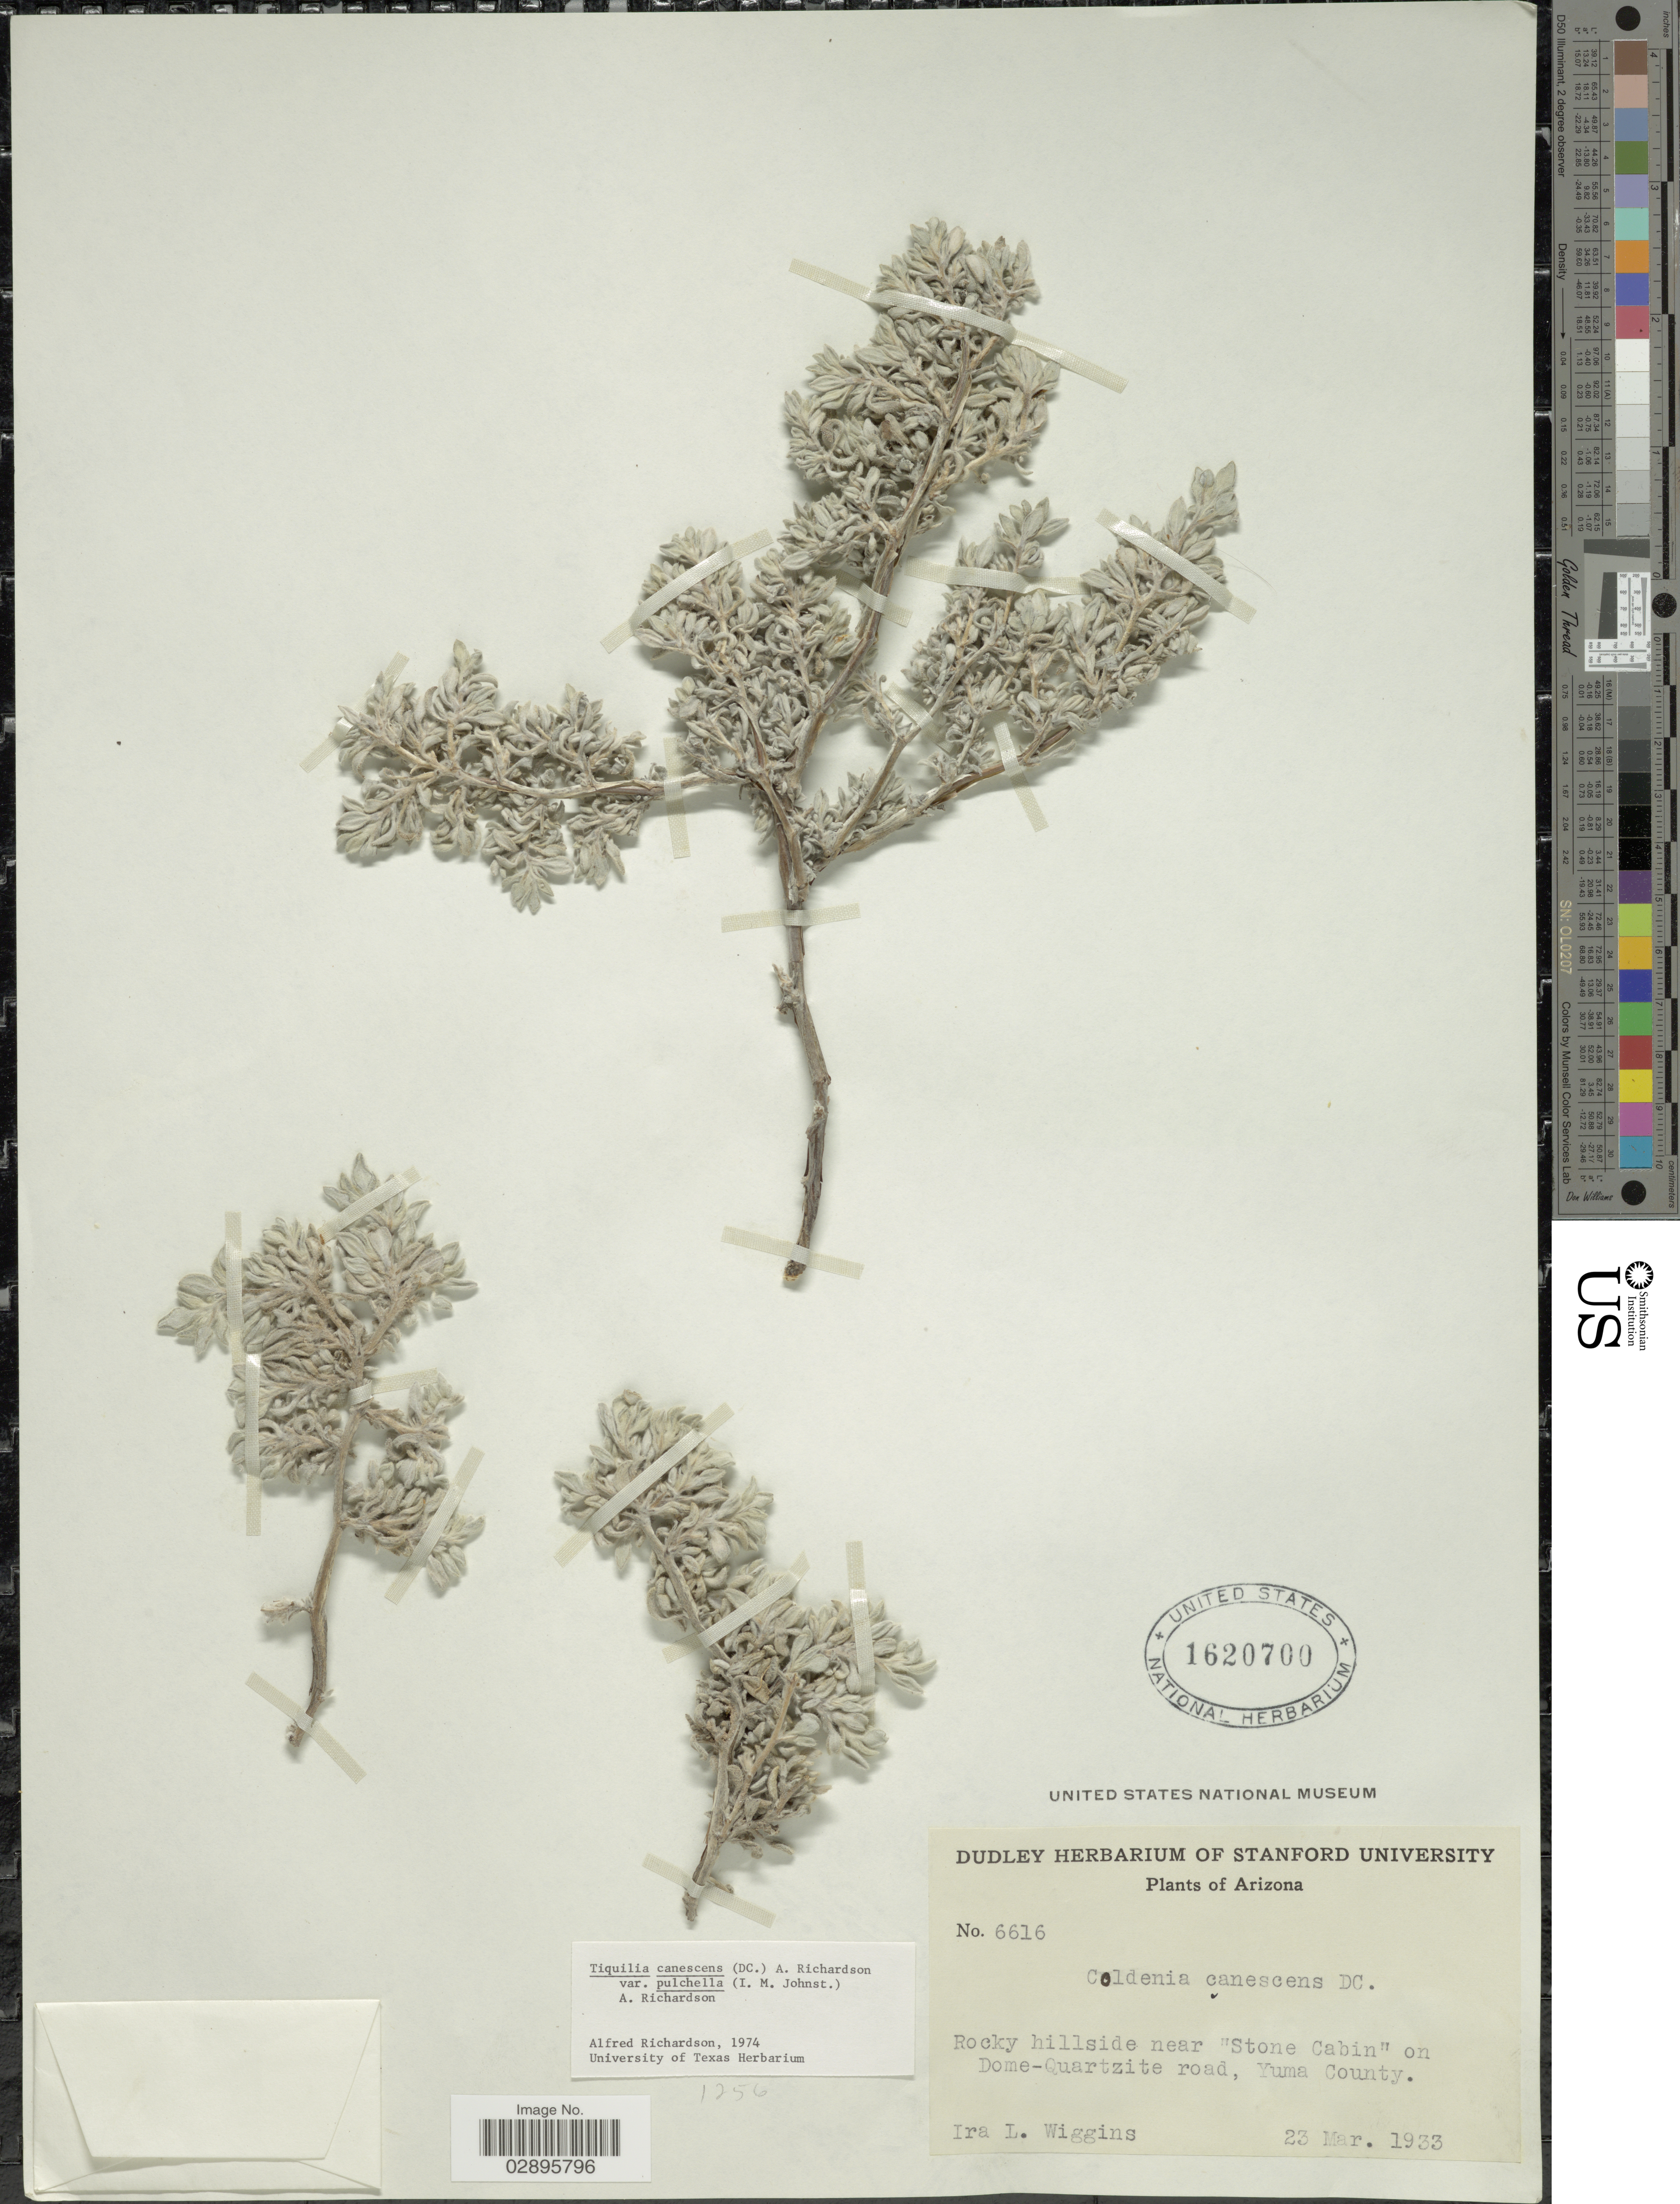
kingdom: Plantae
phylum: Tracheophyta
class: Magnoliopsida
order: Boraginales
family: Ehretiaceae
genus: Tiquilia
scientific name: Tiquilia canescens var. pulchella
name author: (I.M. Johnst.) A.T. Richardson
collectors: I. L. Wiggins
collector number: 6616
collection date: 1933-03-23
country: United States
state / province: Arizona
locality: Rocky hillside near "Stone Cabin" on Dome-Quartzite road, Yuma County.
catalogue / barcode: US 1620700